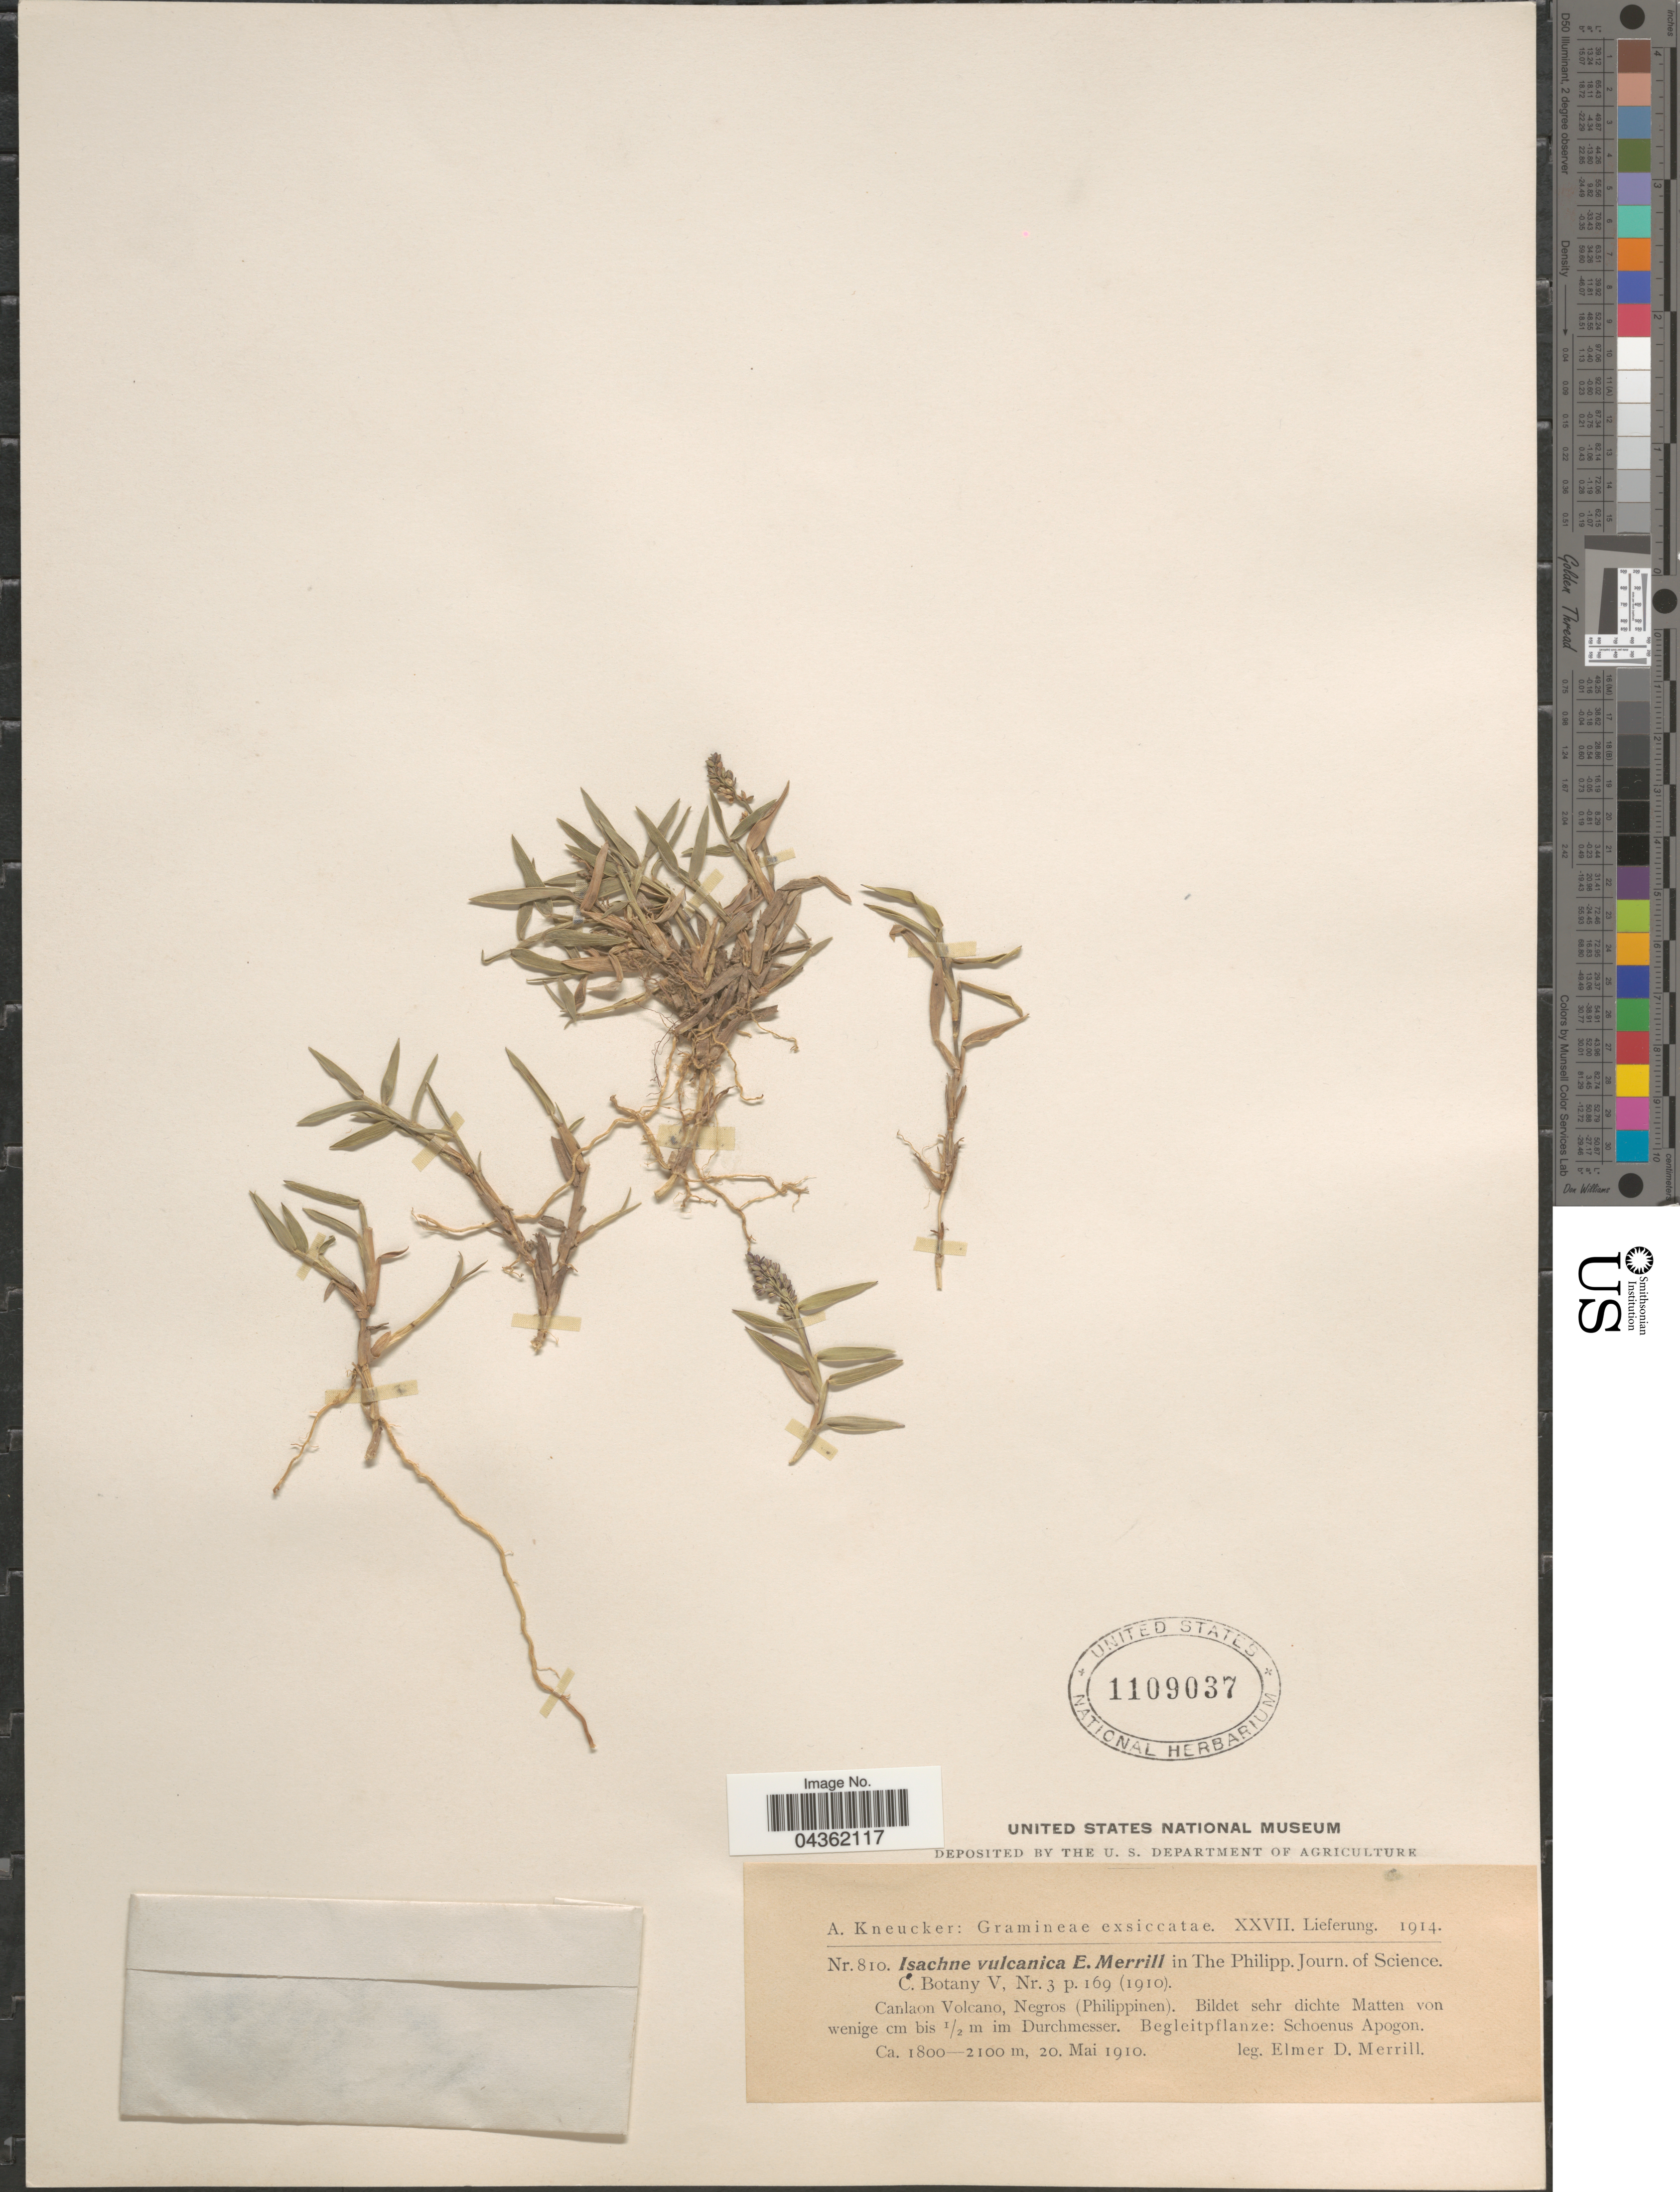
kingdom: Plantae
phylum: Tracheophyta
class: Liliopsida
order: Poales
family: Poaceae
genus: Isachne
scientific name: Isachne pangerangensis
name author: Zoll. & Moritzi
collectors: E. D. Merrill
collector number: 810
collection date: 1910-05-20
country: Philippines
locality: Canlaon Volcano, Negros (Philippinen).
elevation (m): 1800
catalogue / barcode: US 1109037